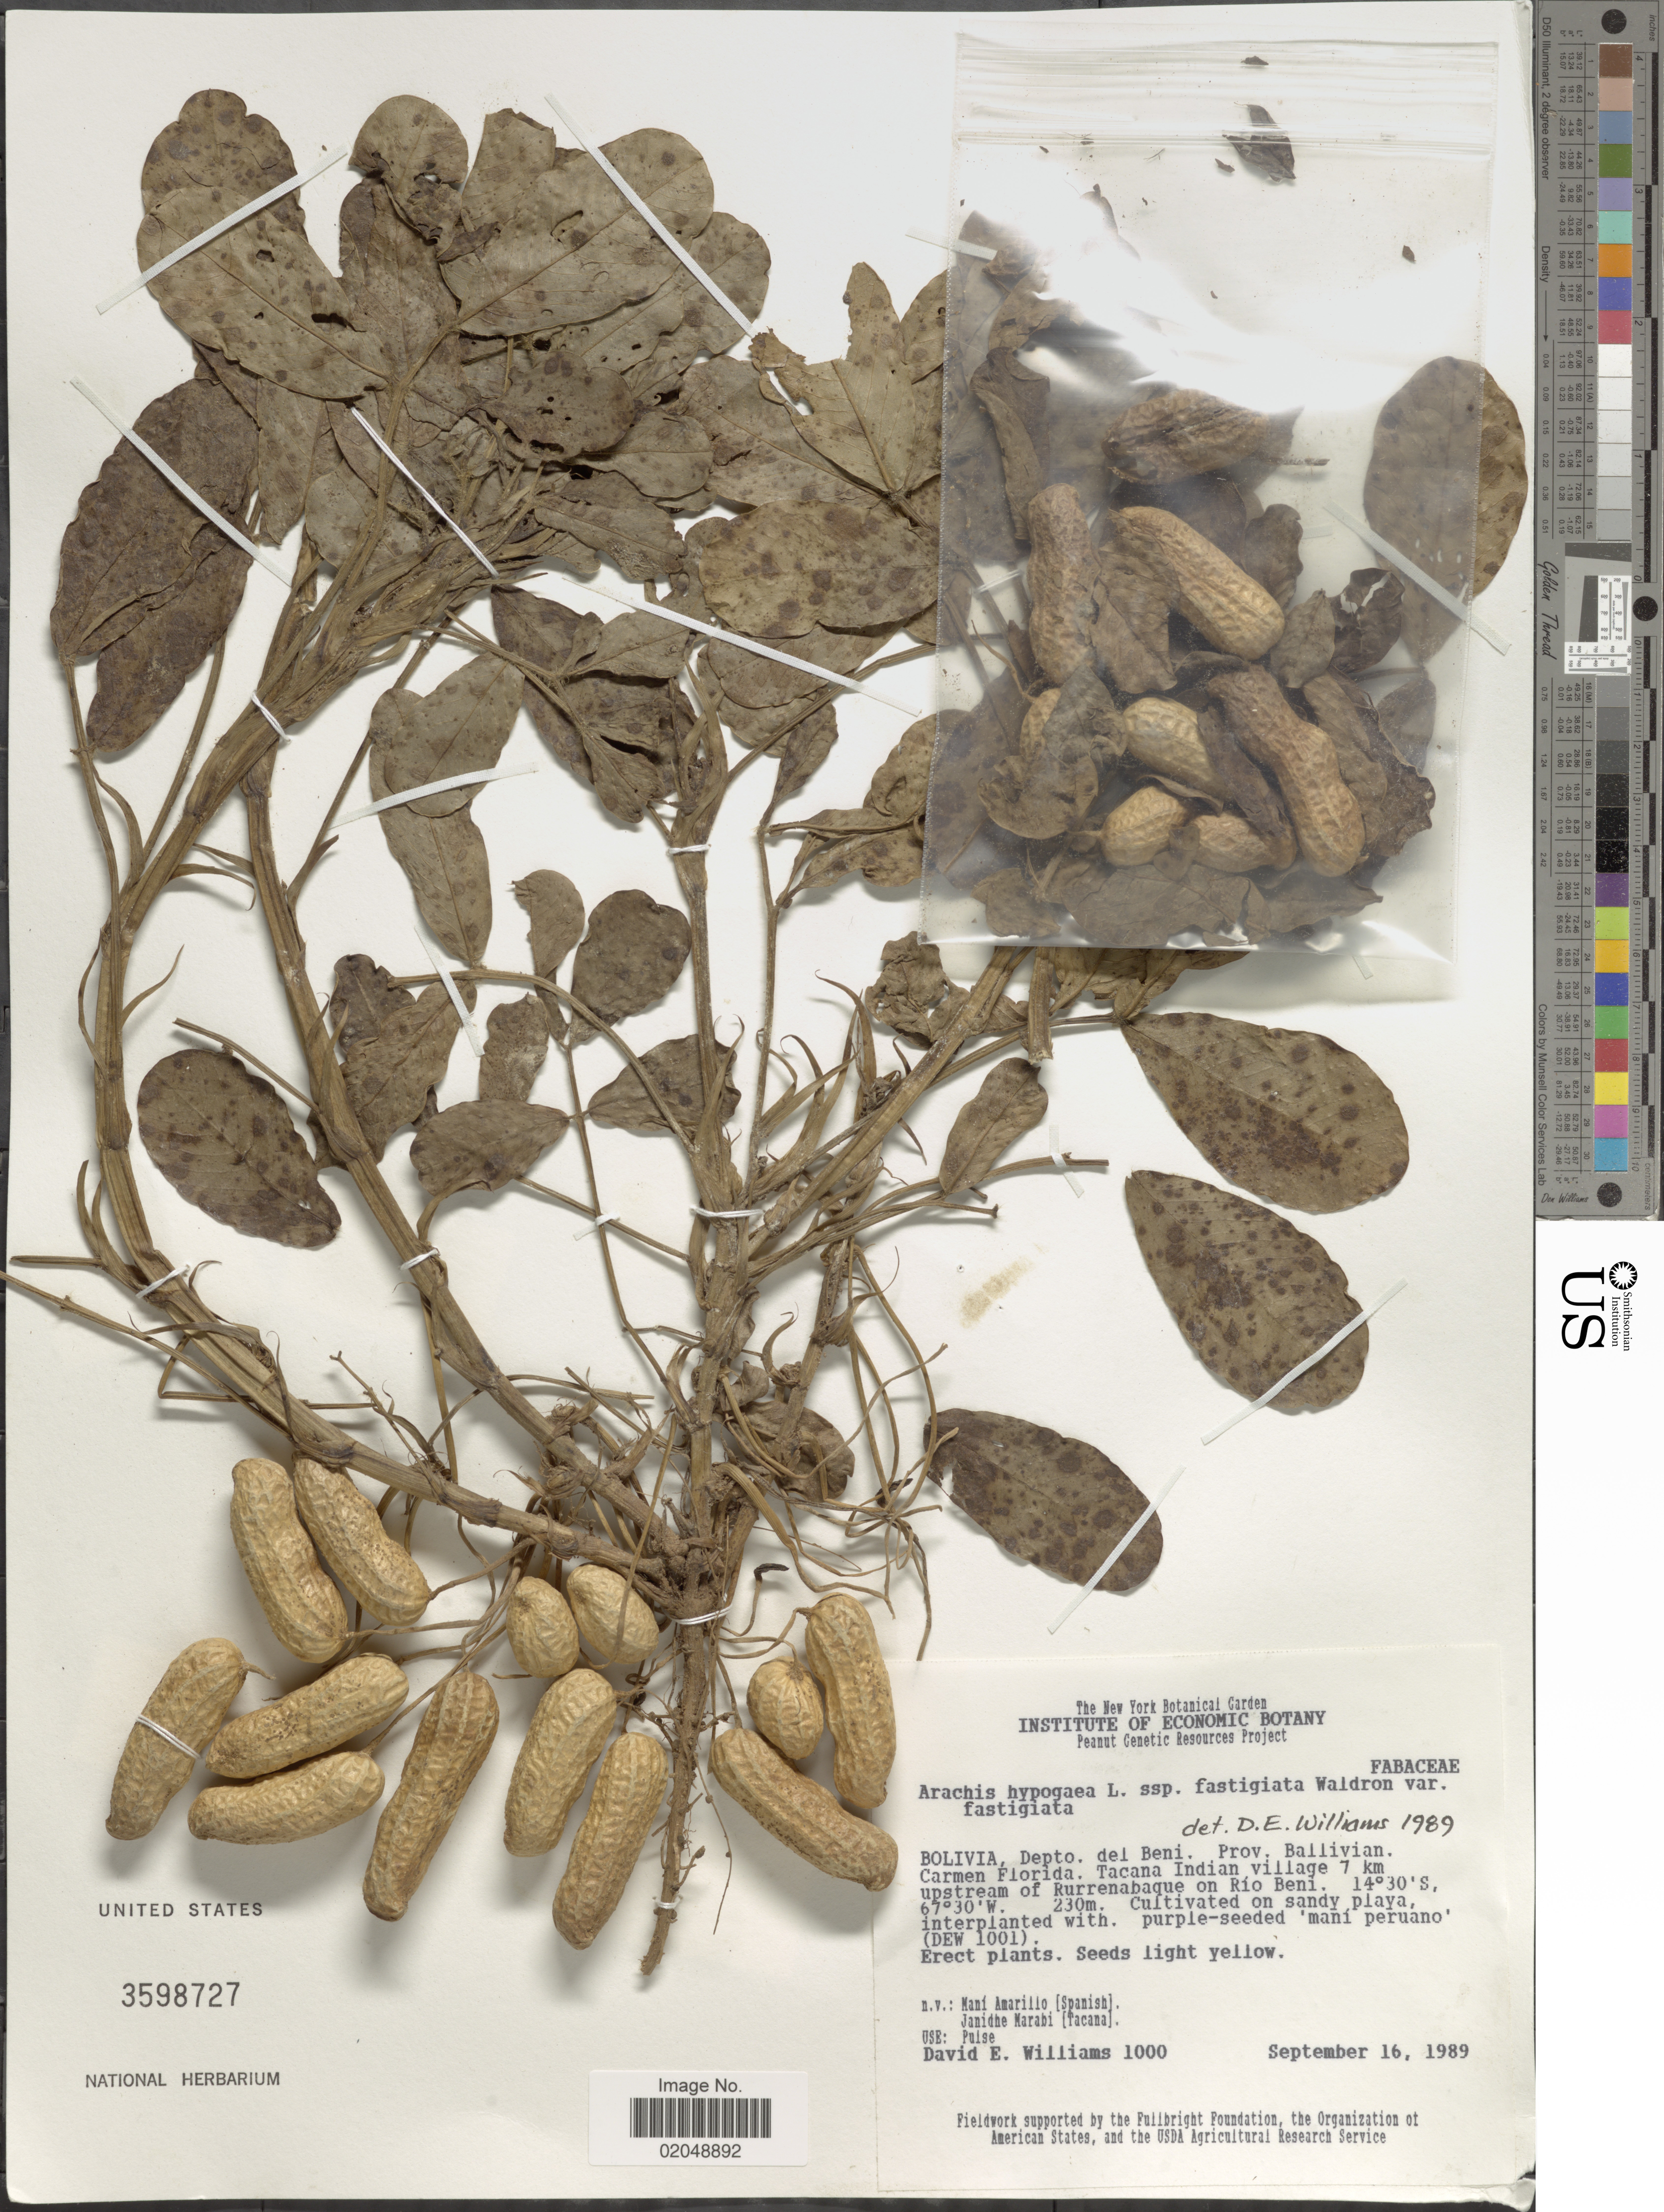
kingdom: Plantae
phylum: Tracheophyta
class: Magnoliopsida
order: Fabales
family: Fabaceae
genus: Arachis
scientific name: Arachis hypogaea var. fastigiata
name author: Krapov.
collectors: D. E. Williams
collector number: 1000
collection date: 1989-09-16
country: Bolivia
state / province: Beni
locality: Depto. del Beni. Prov. Ballivian Carmen Florida, Tacana Indian village 7 km uostream of Rurrenabaque on Río Beni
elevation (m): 230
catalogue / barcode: US 3598727